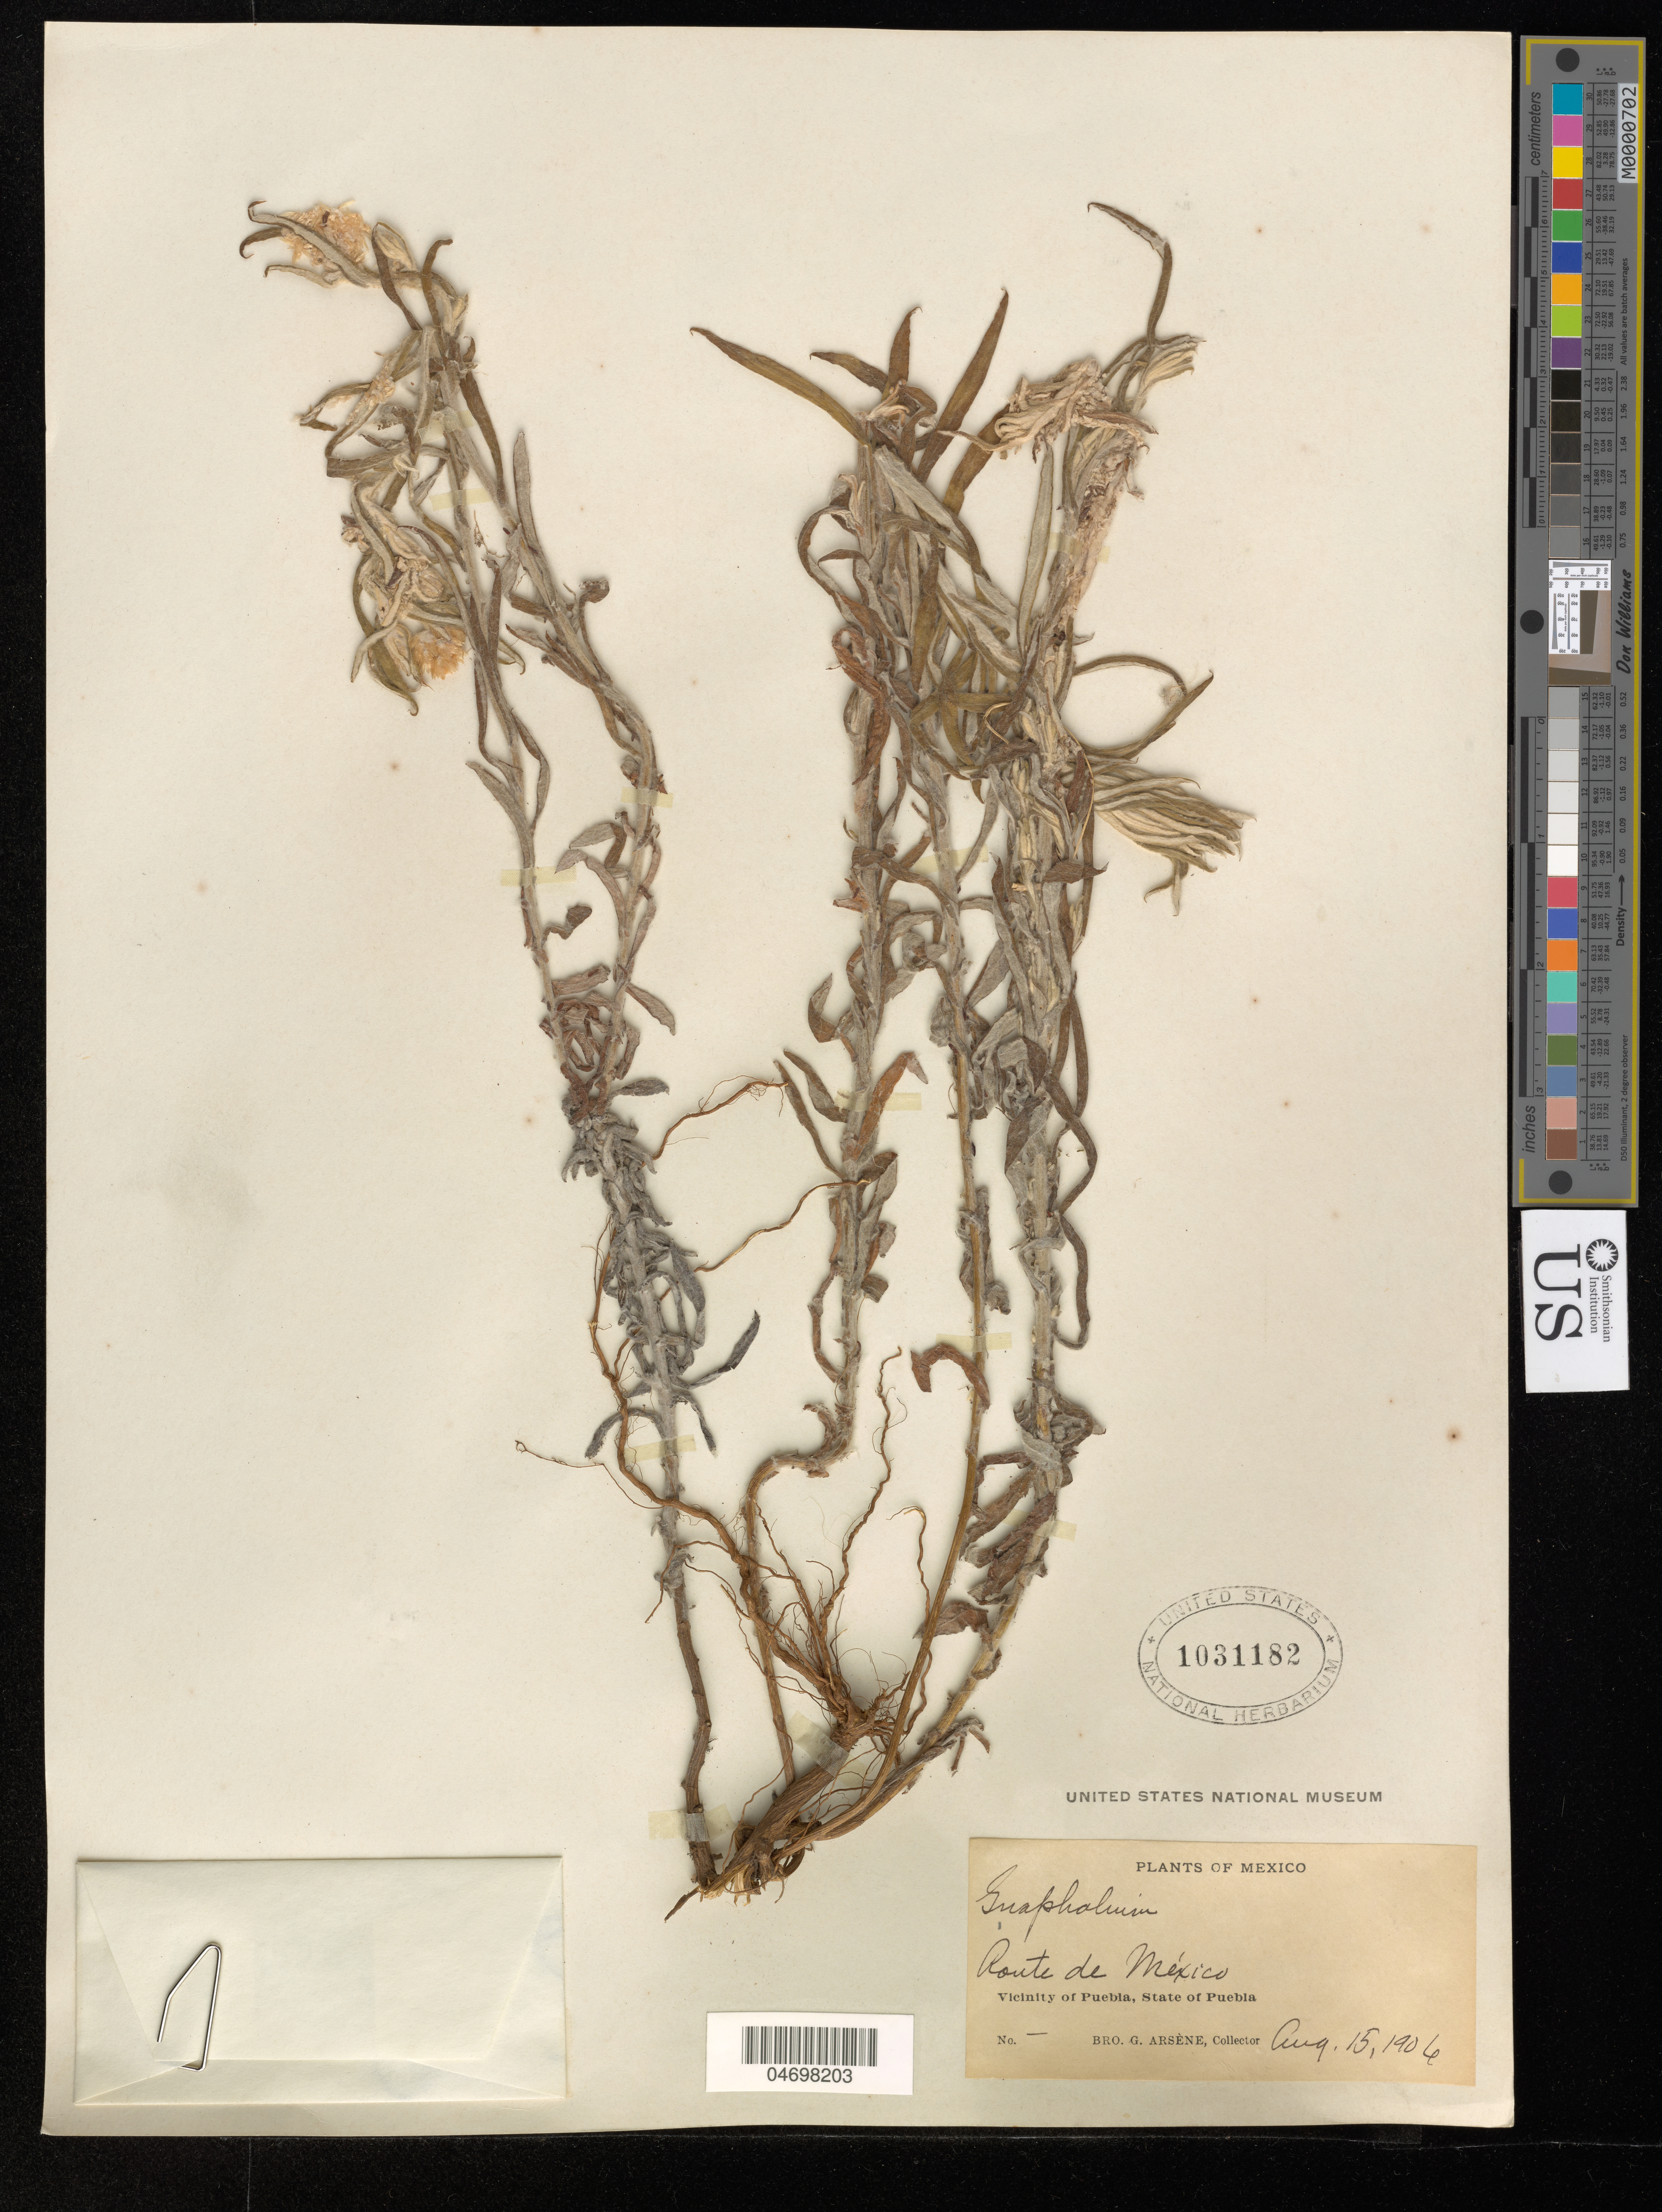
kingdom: Plantae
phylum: Tracheophyta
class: Magnoliopsida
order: Asterales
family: Asteraceae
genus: Gnaphalium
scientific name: Gnaphalium sp.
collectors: Bro. G. Arsène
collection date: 1906-08-15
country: Mexico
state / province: Puebla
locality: Vicinity of Puebla. Sous Sn Jean (au Nord).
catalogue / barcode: US 1031182